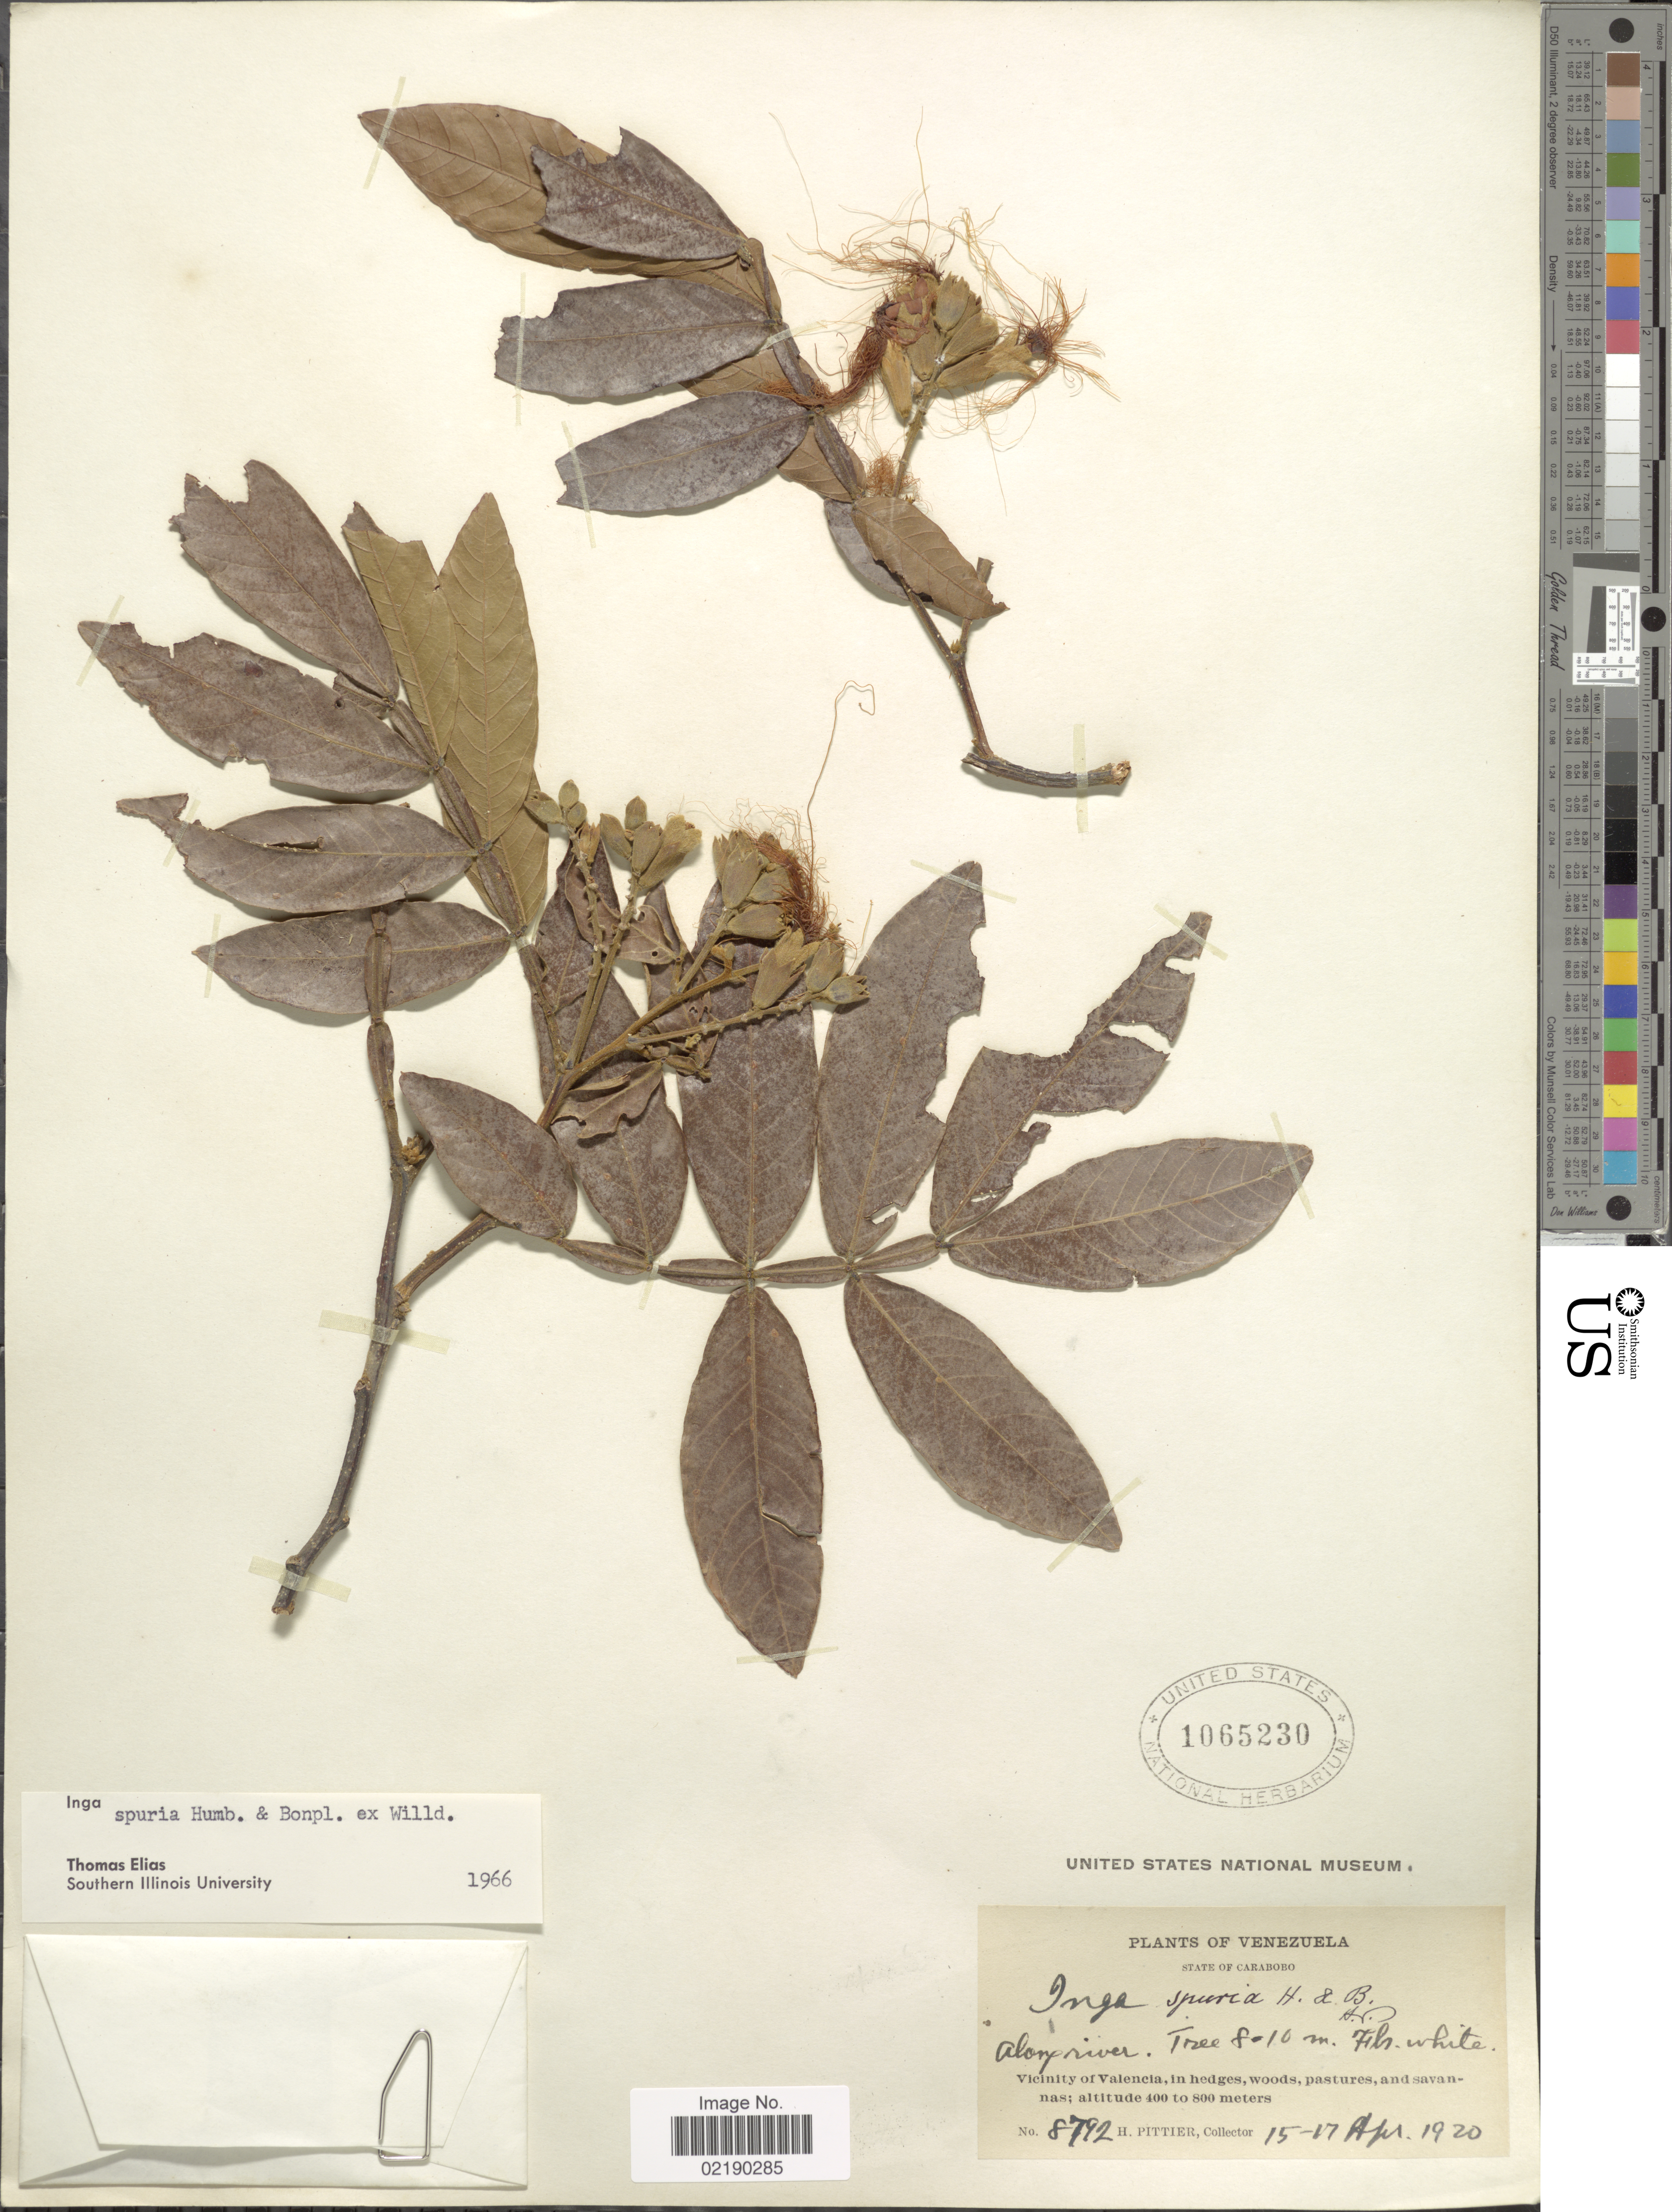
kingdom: Plantae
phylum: Tracheophyta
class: Magnoliopsida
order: Fabales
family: Fabaceae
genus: Inga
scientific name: Inga vera subsp. vera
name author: Willd.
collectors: H. F. Pittier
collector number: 8792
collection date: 1920-04-15/1920-04-17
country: Venezuela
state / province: Carabobo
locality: Vicinity of Valencia, in hedges, woods, pastures, and savannas. Along river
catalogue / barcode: US 1065230